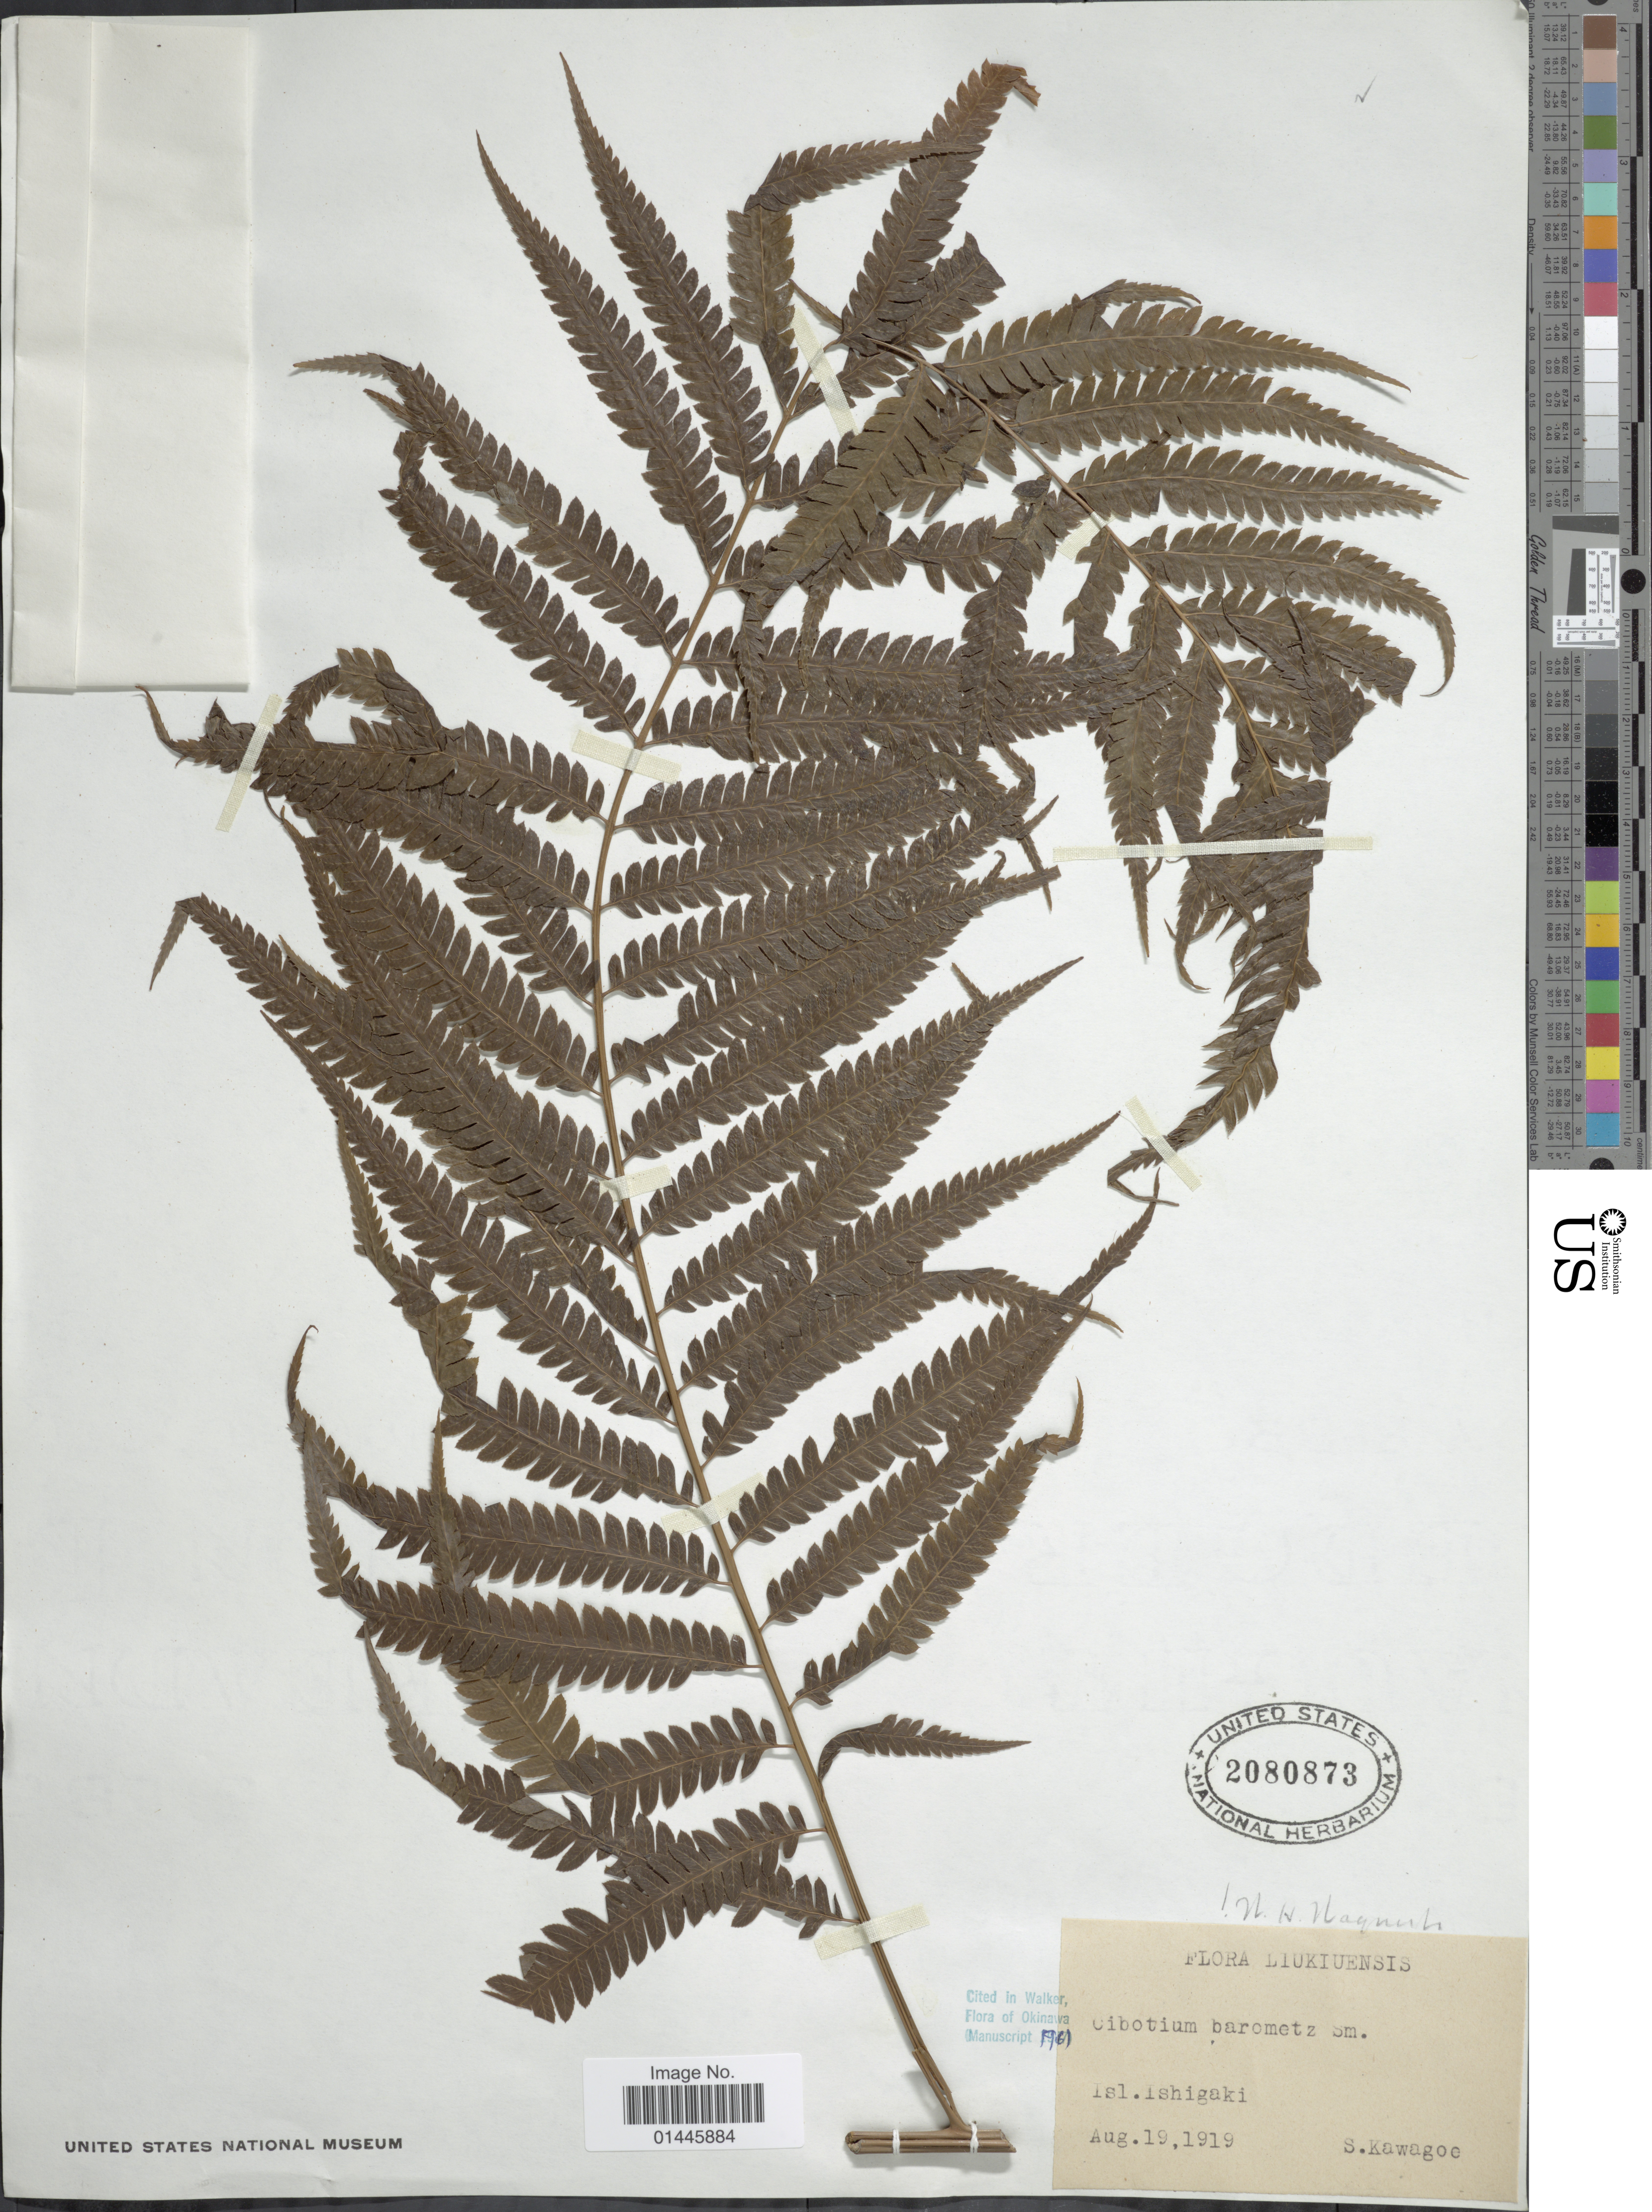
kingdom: Plantae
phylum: Tracheophyta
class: Polypodiopsida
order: Cyatheales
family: Cibotiaceae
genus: Cibotium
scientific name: Cibotium barometz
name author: (L.) J. Sm.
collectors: S. Kawagoe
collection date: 1919-08-19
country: Japan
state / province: Okinawa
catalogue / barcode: US 2080873